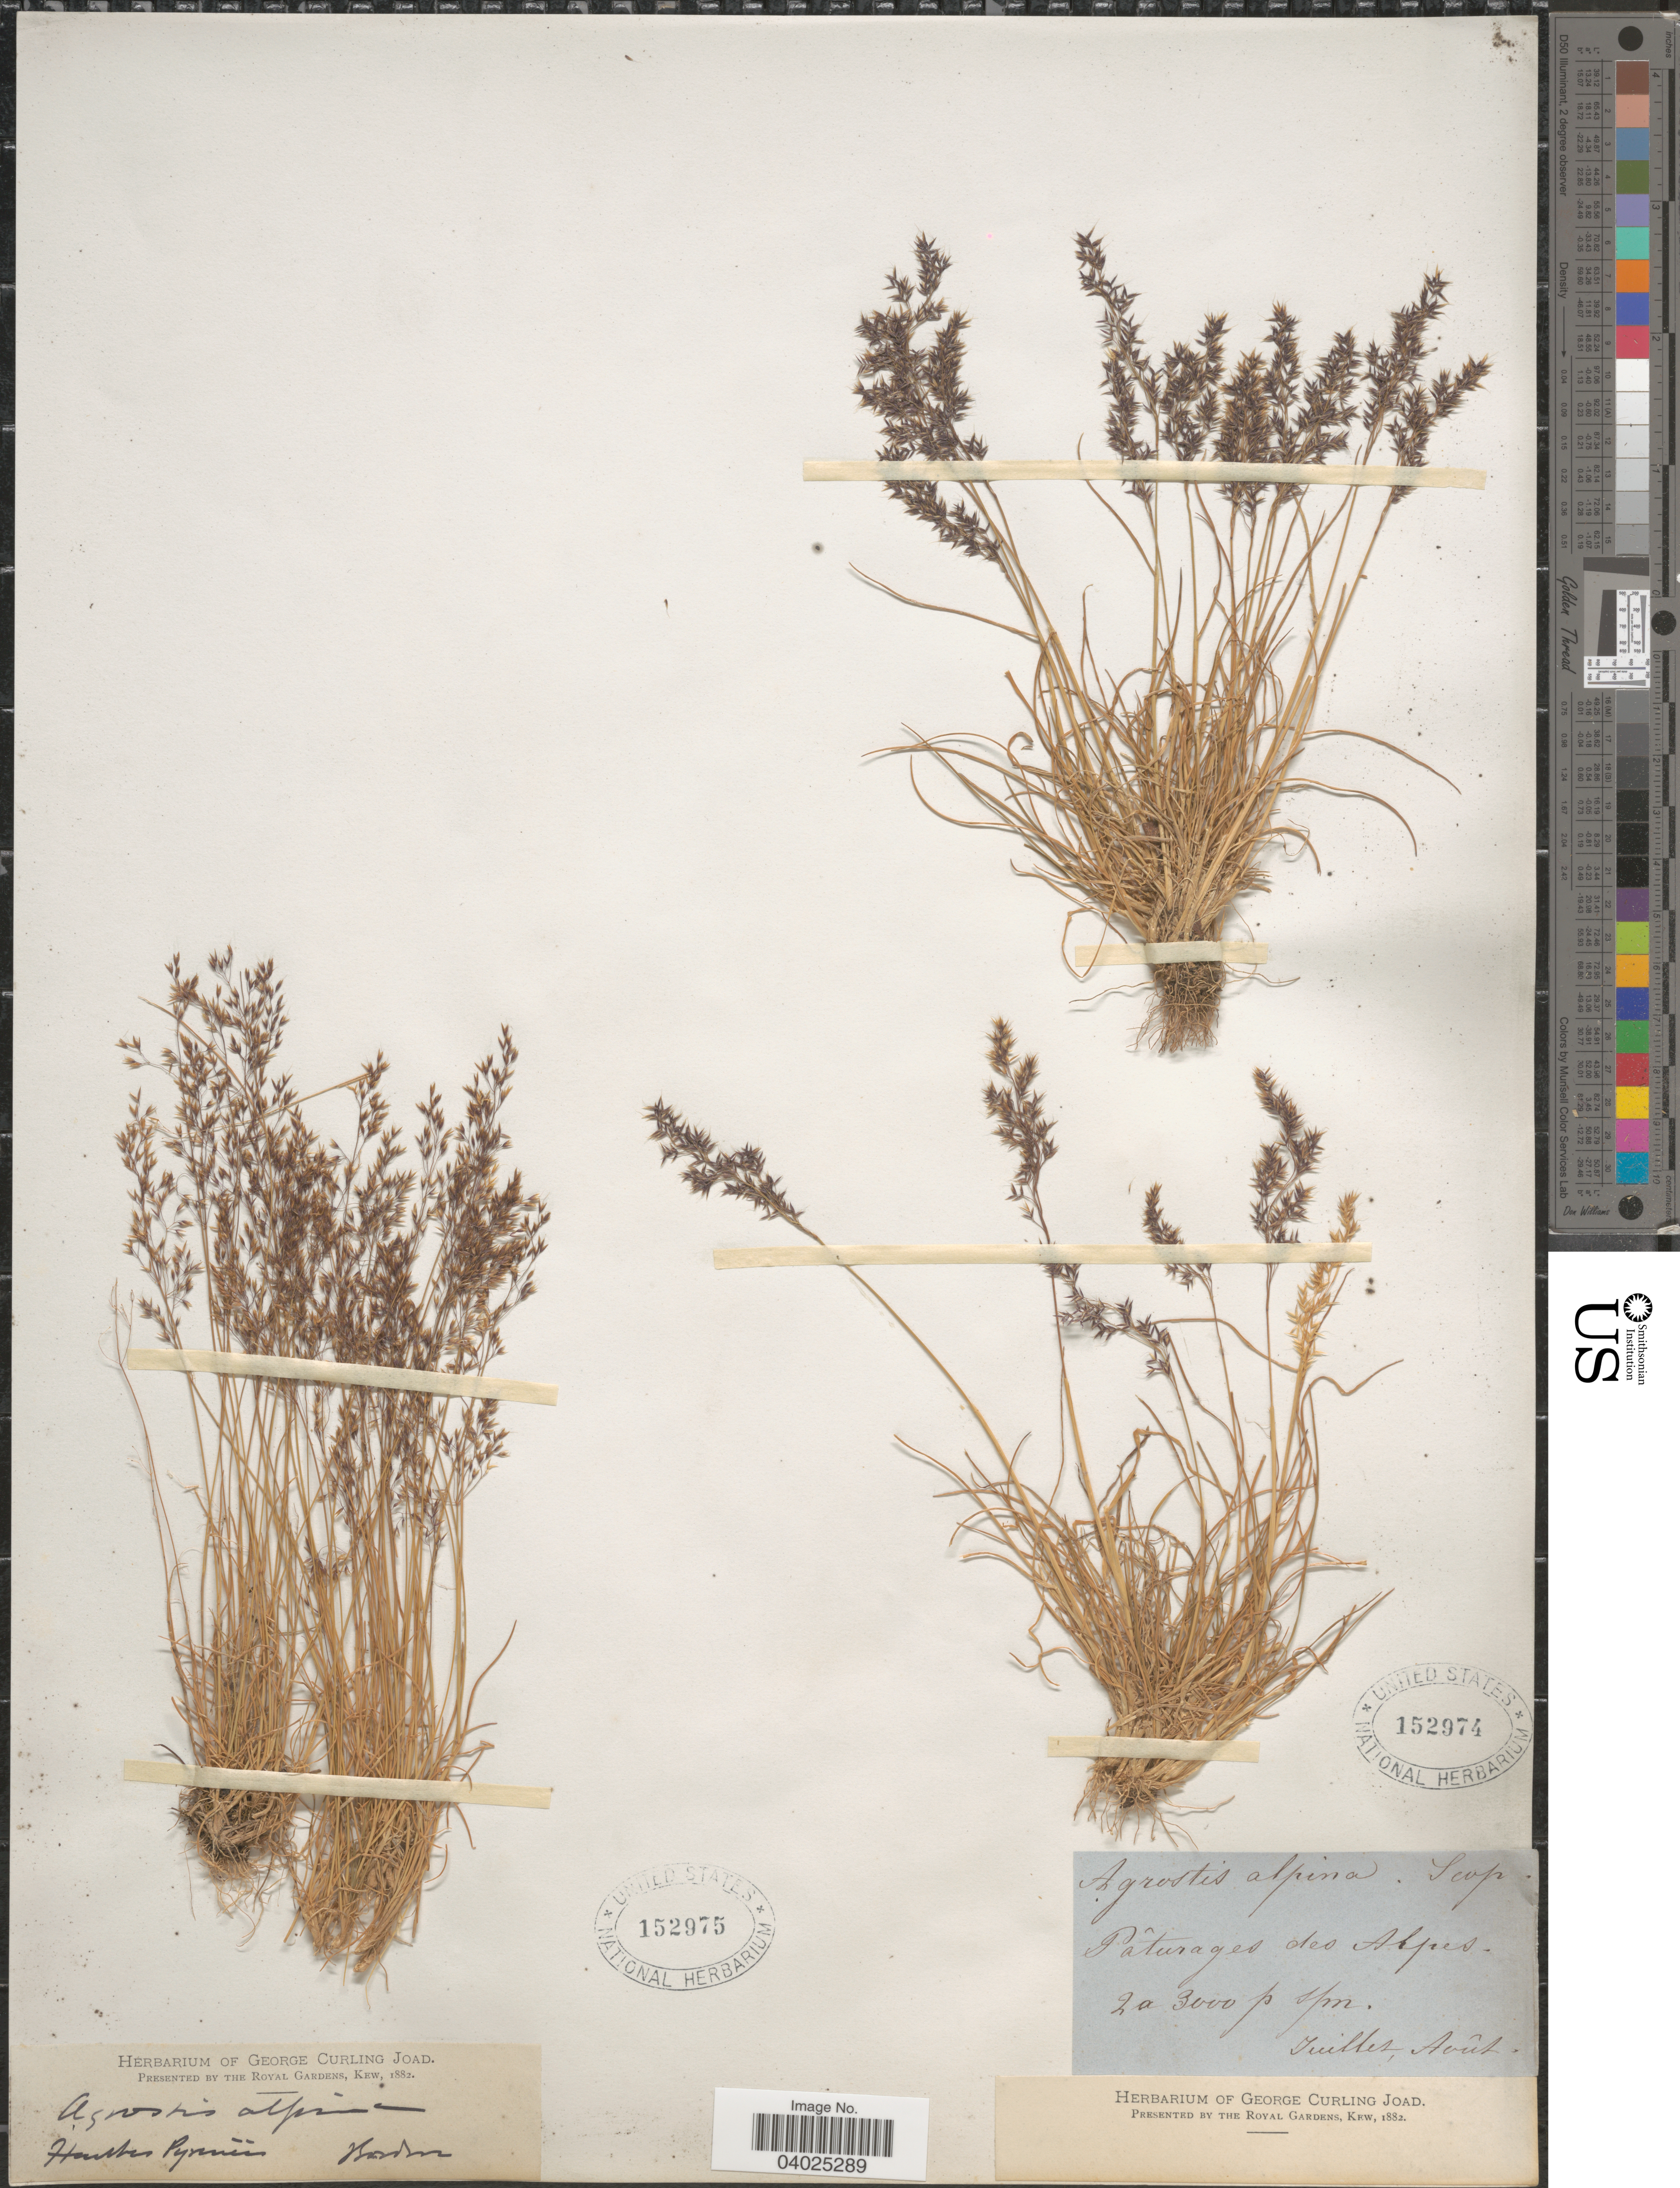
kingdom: Plantae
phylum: Tracheophyta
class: Liliopsida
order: Poales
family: Poaceae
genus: Alpagrostis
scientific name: Alpagrostis alpina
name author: (Scop.) P.M. Peterson et al.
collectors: -. Bordere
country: France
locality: Hautes Pyrenées.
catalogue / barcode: US 152975-2